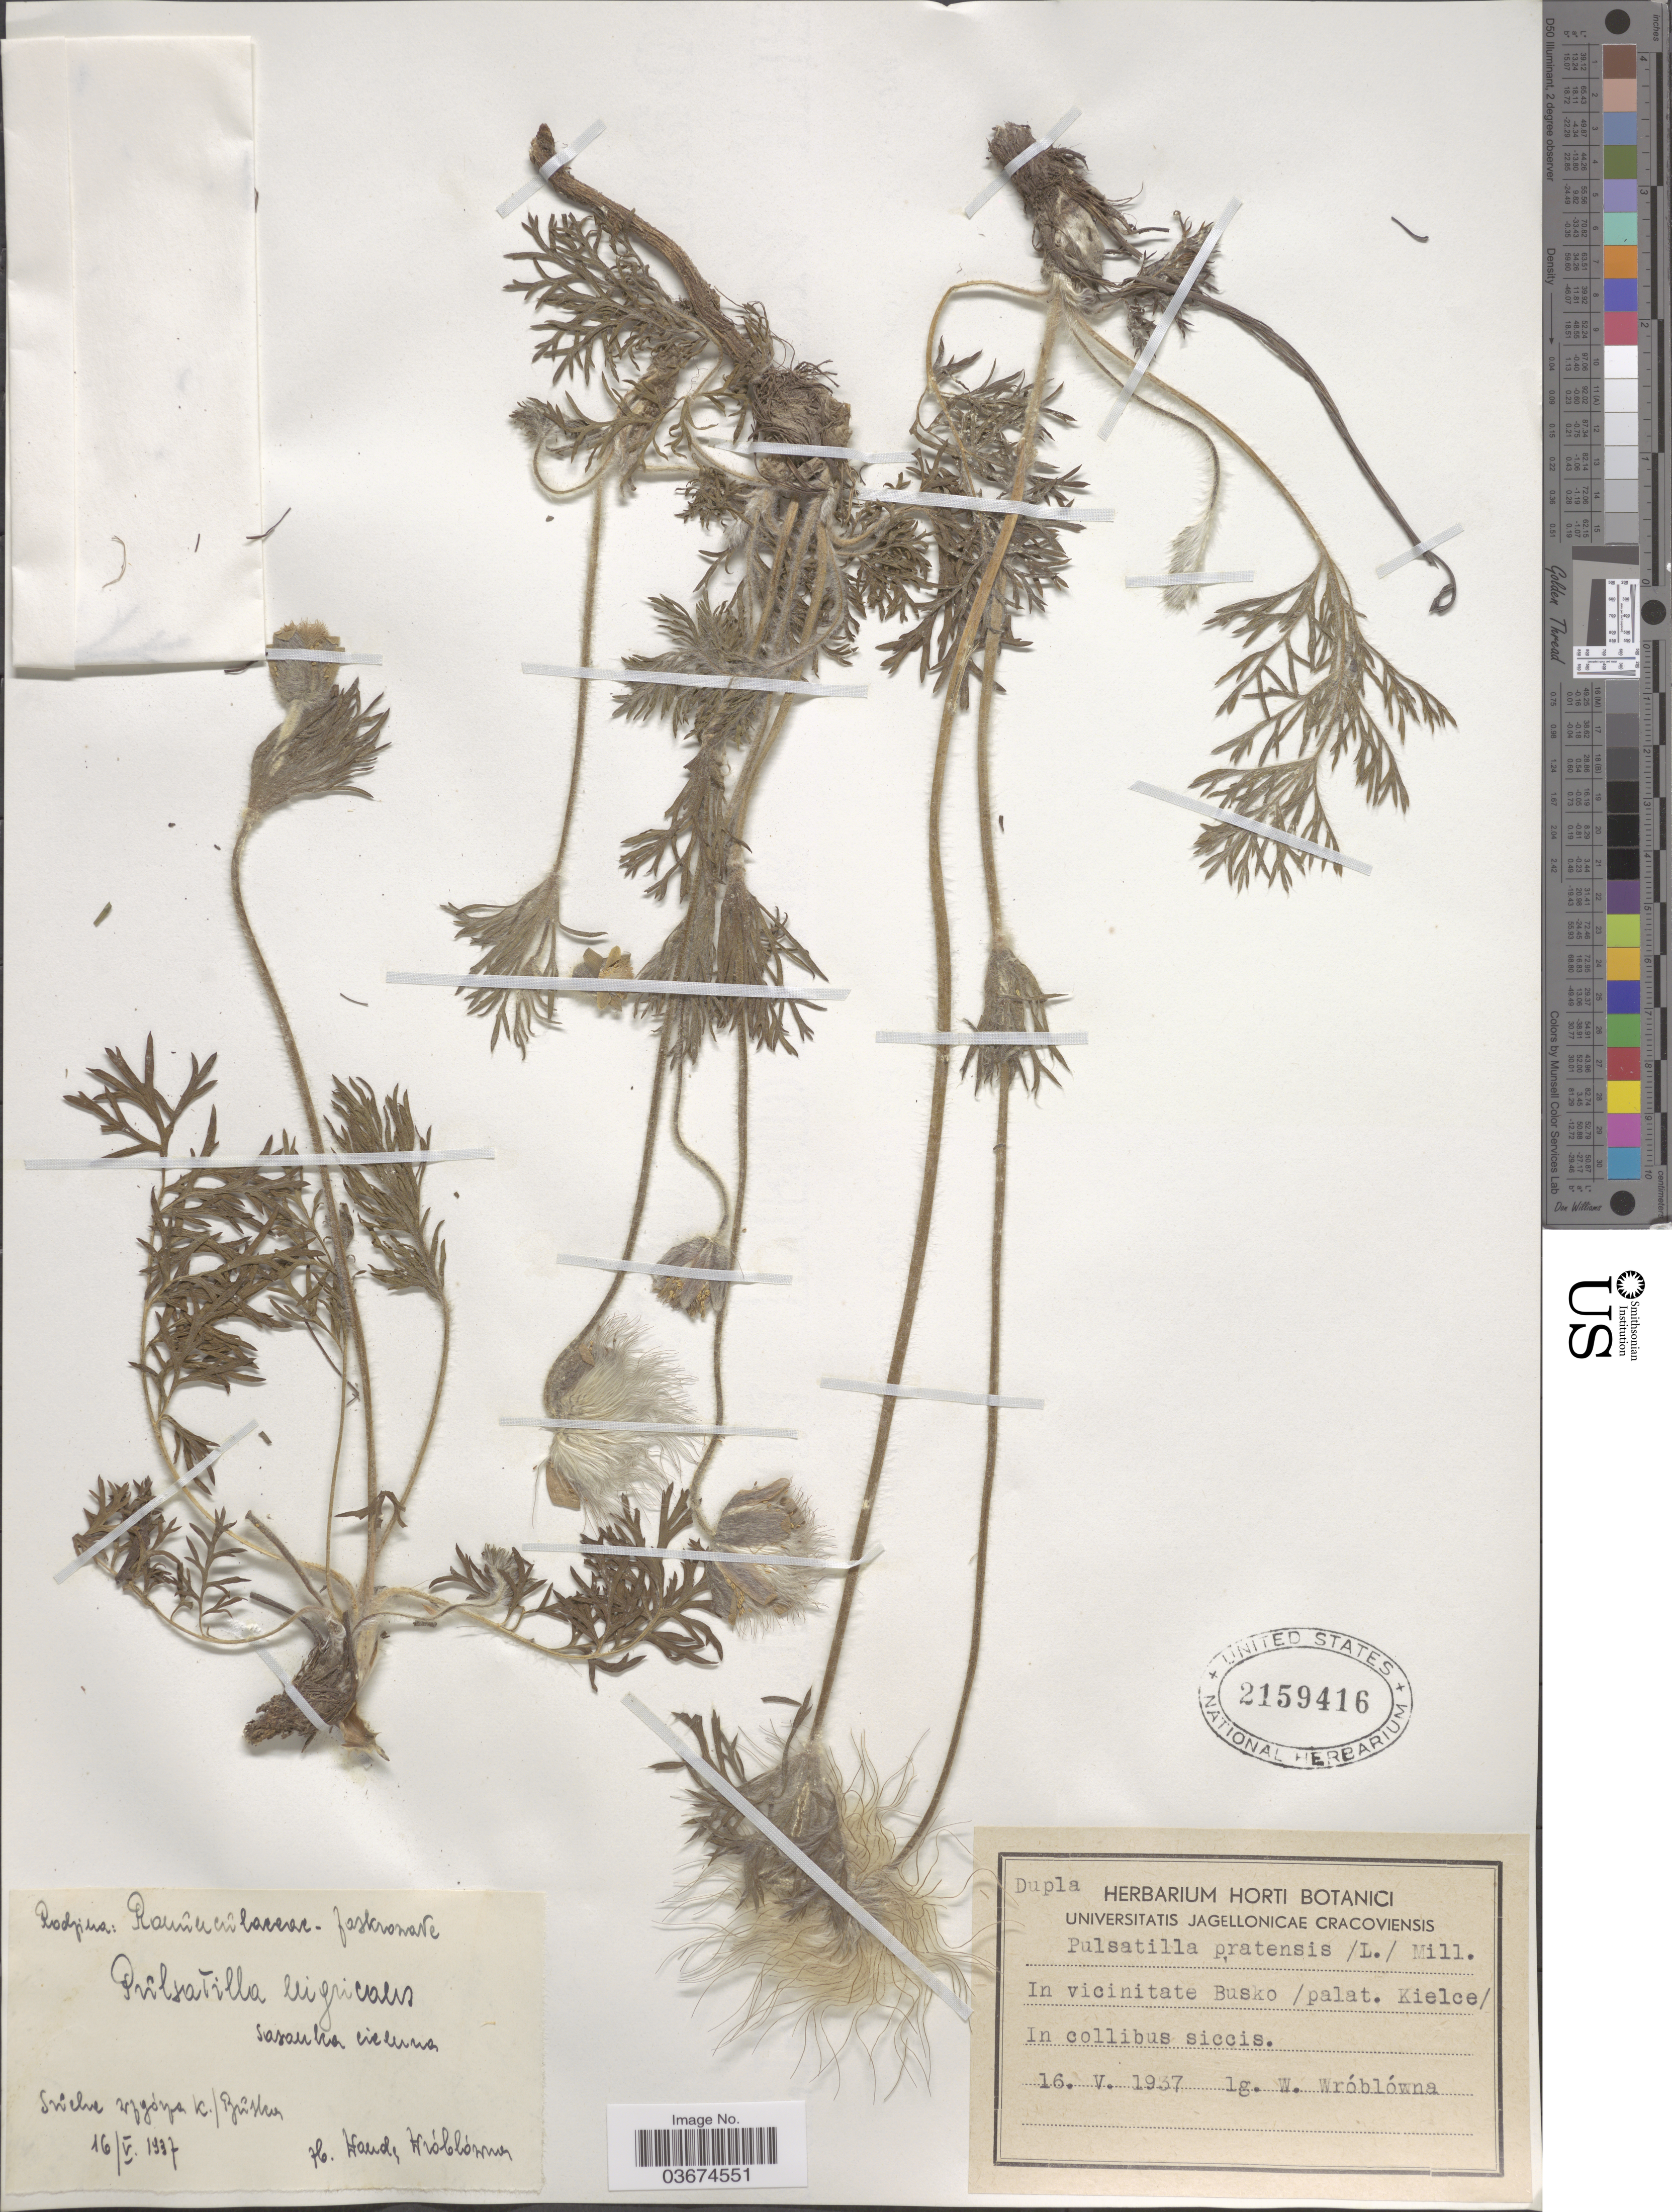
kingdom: Plantae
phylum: Tracheophyta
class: Magnoliopsida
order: Ranunculales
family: Ranunculaceae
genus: Pulsatilla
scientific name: Pulsatilla pratensis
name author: (L.) Mill.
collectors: W. Wróblówna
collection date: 1937-05-16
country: Poland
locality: In vicinitate Busko /palat. Kielce/. In colibus siccis.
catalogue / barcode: US 2159416